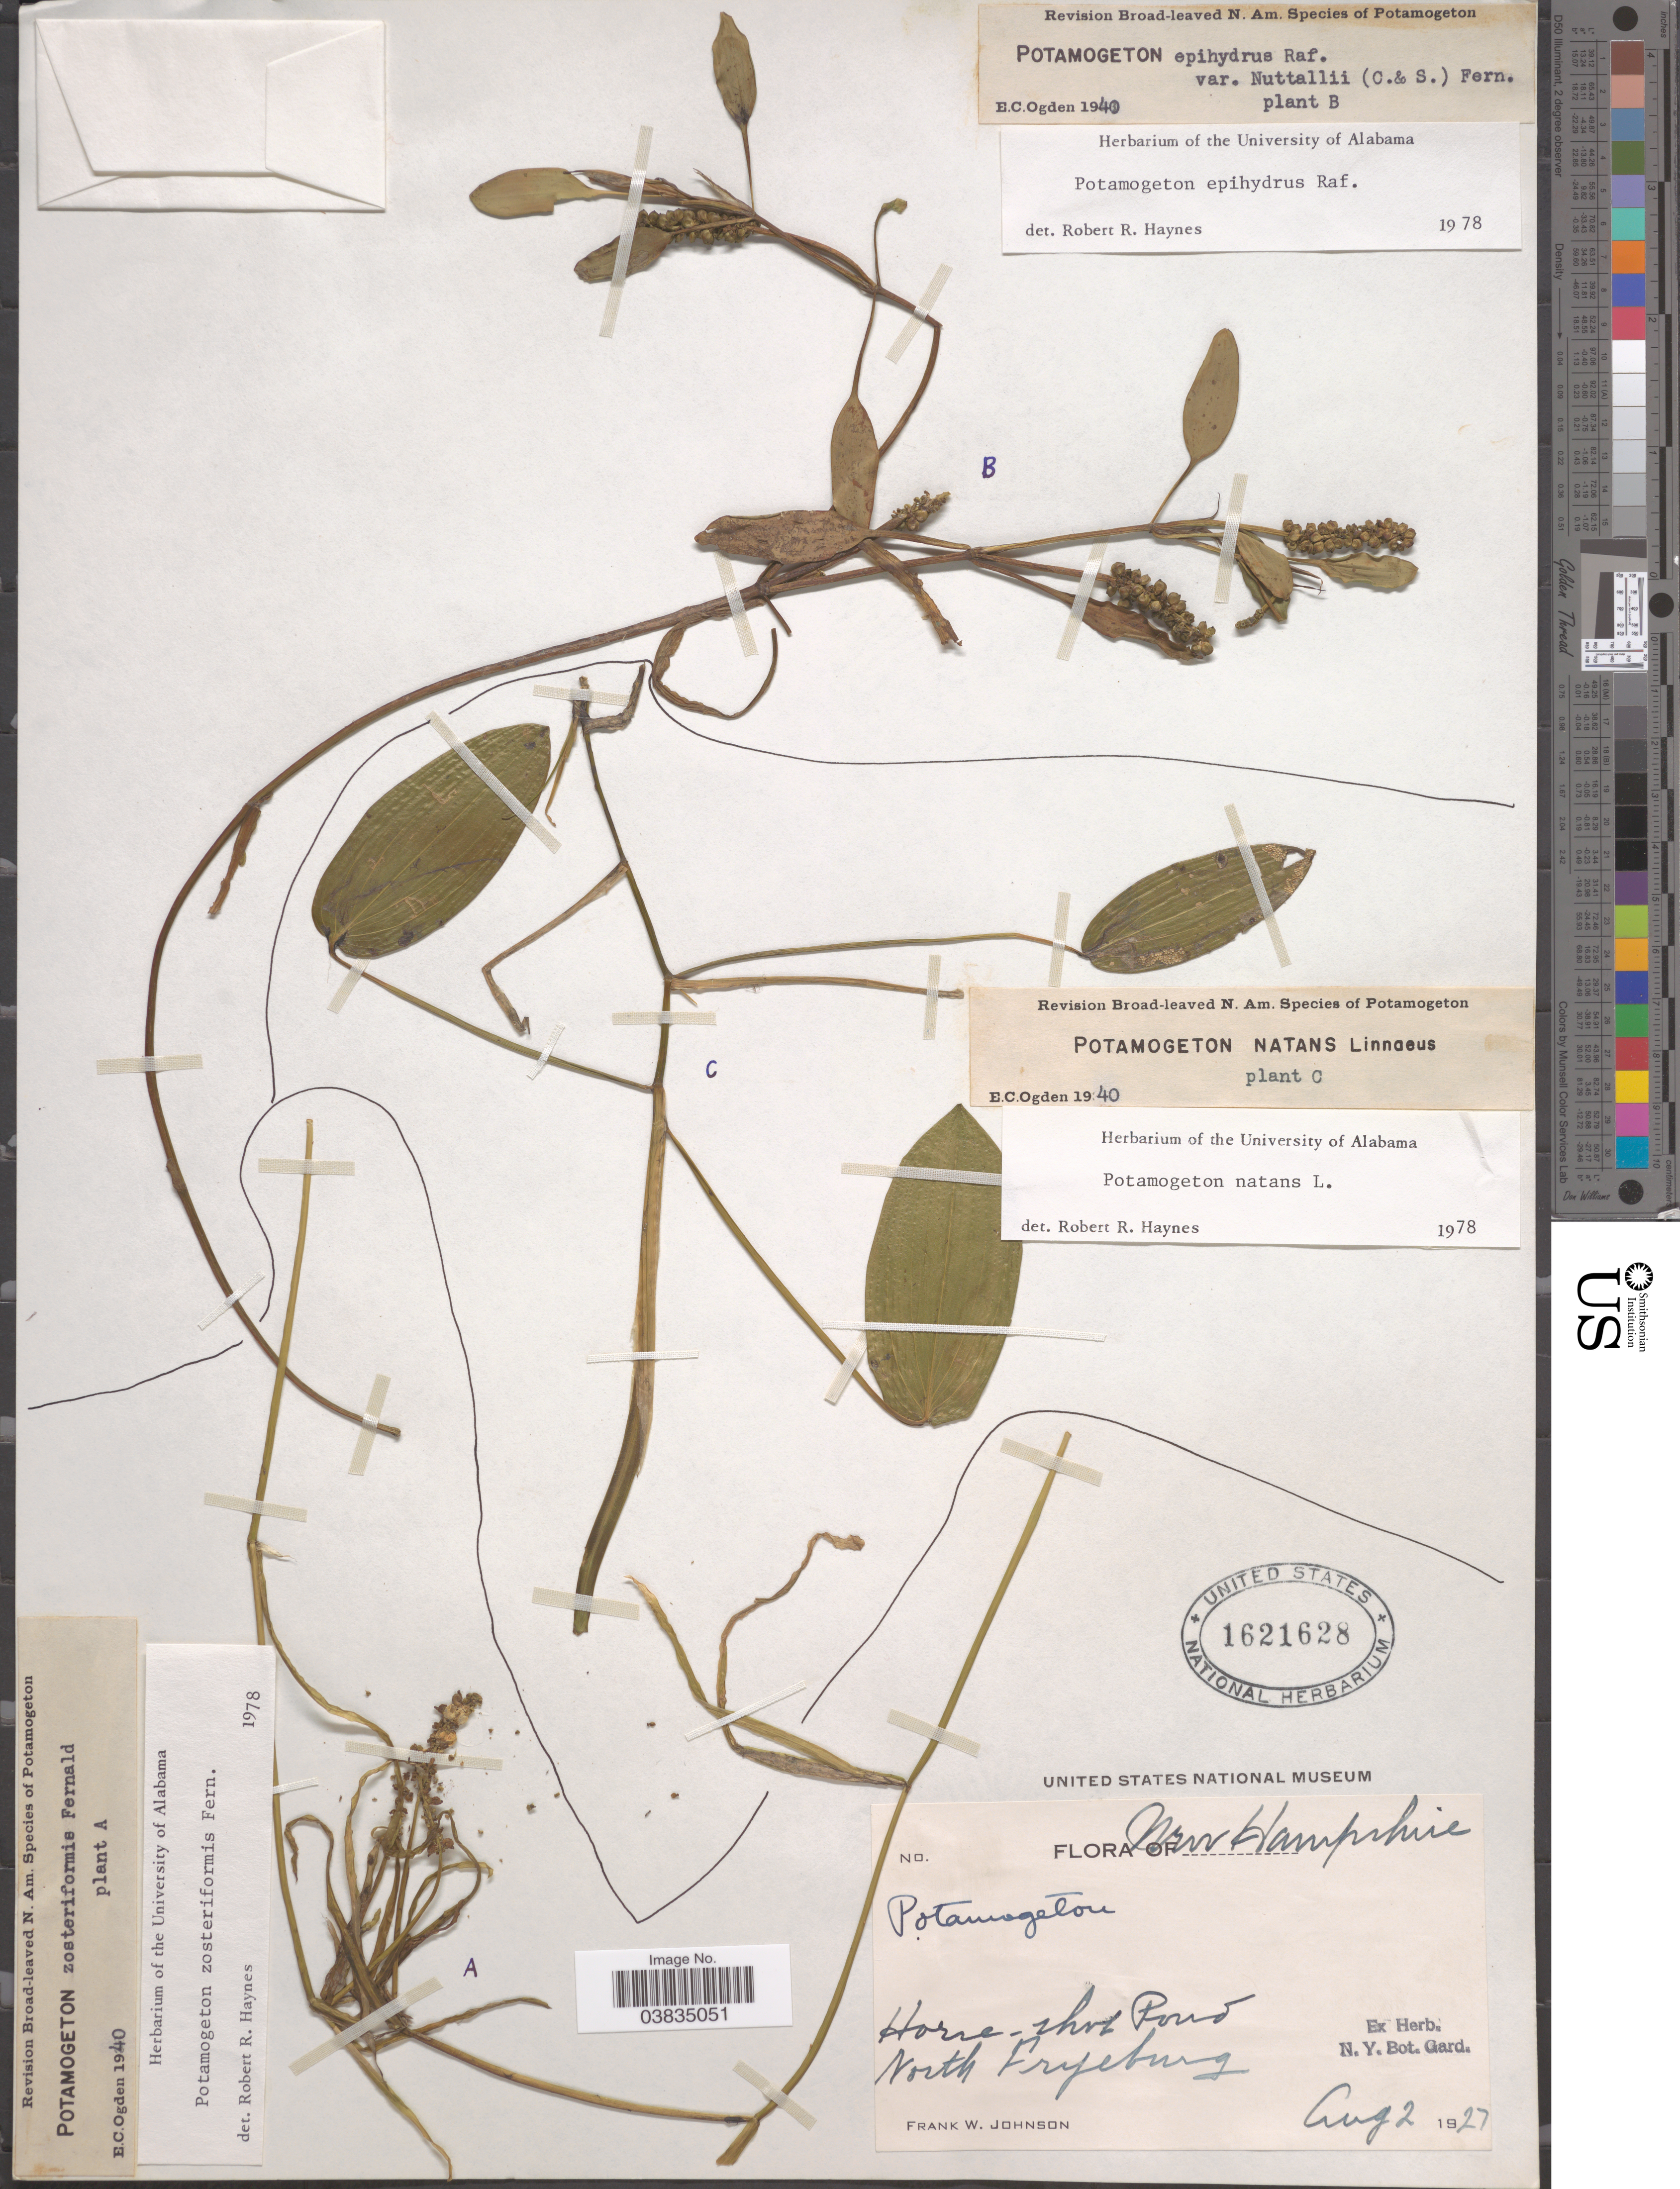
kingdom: Plantae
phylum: Tracheophyta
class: Liliopsida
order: Alismatales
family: Potamogetonaceae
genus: Potamogeton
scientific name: Potamogeton natans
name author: L.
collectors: F. W. Johnson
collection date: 1927-08-02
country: United States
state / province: New Hampshire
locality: Horse-shoe Pond. North Fryeburg.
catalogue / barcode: US 1621628